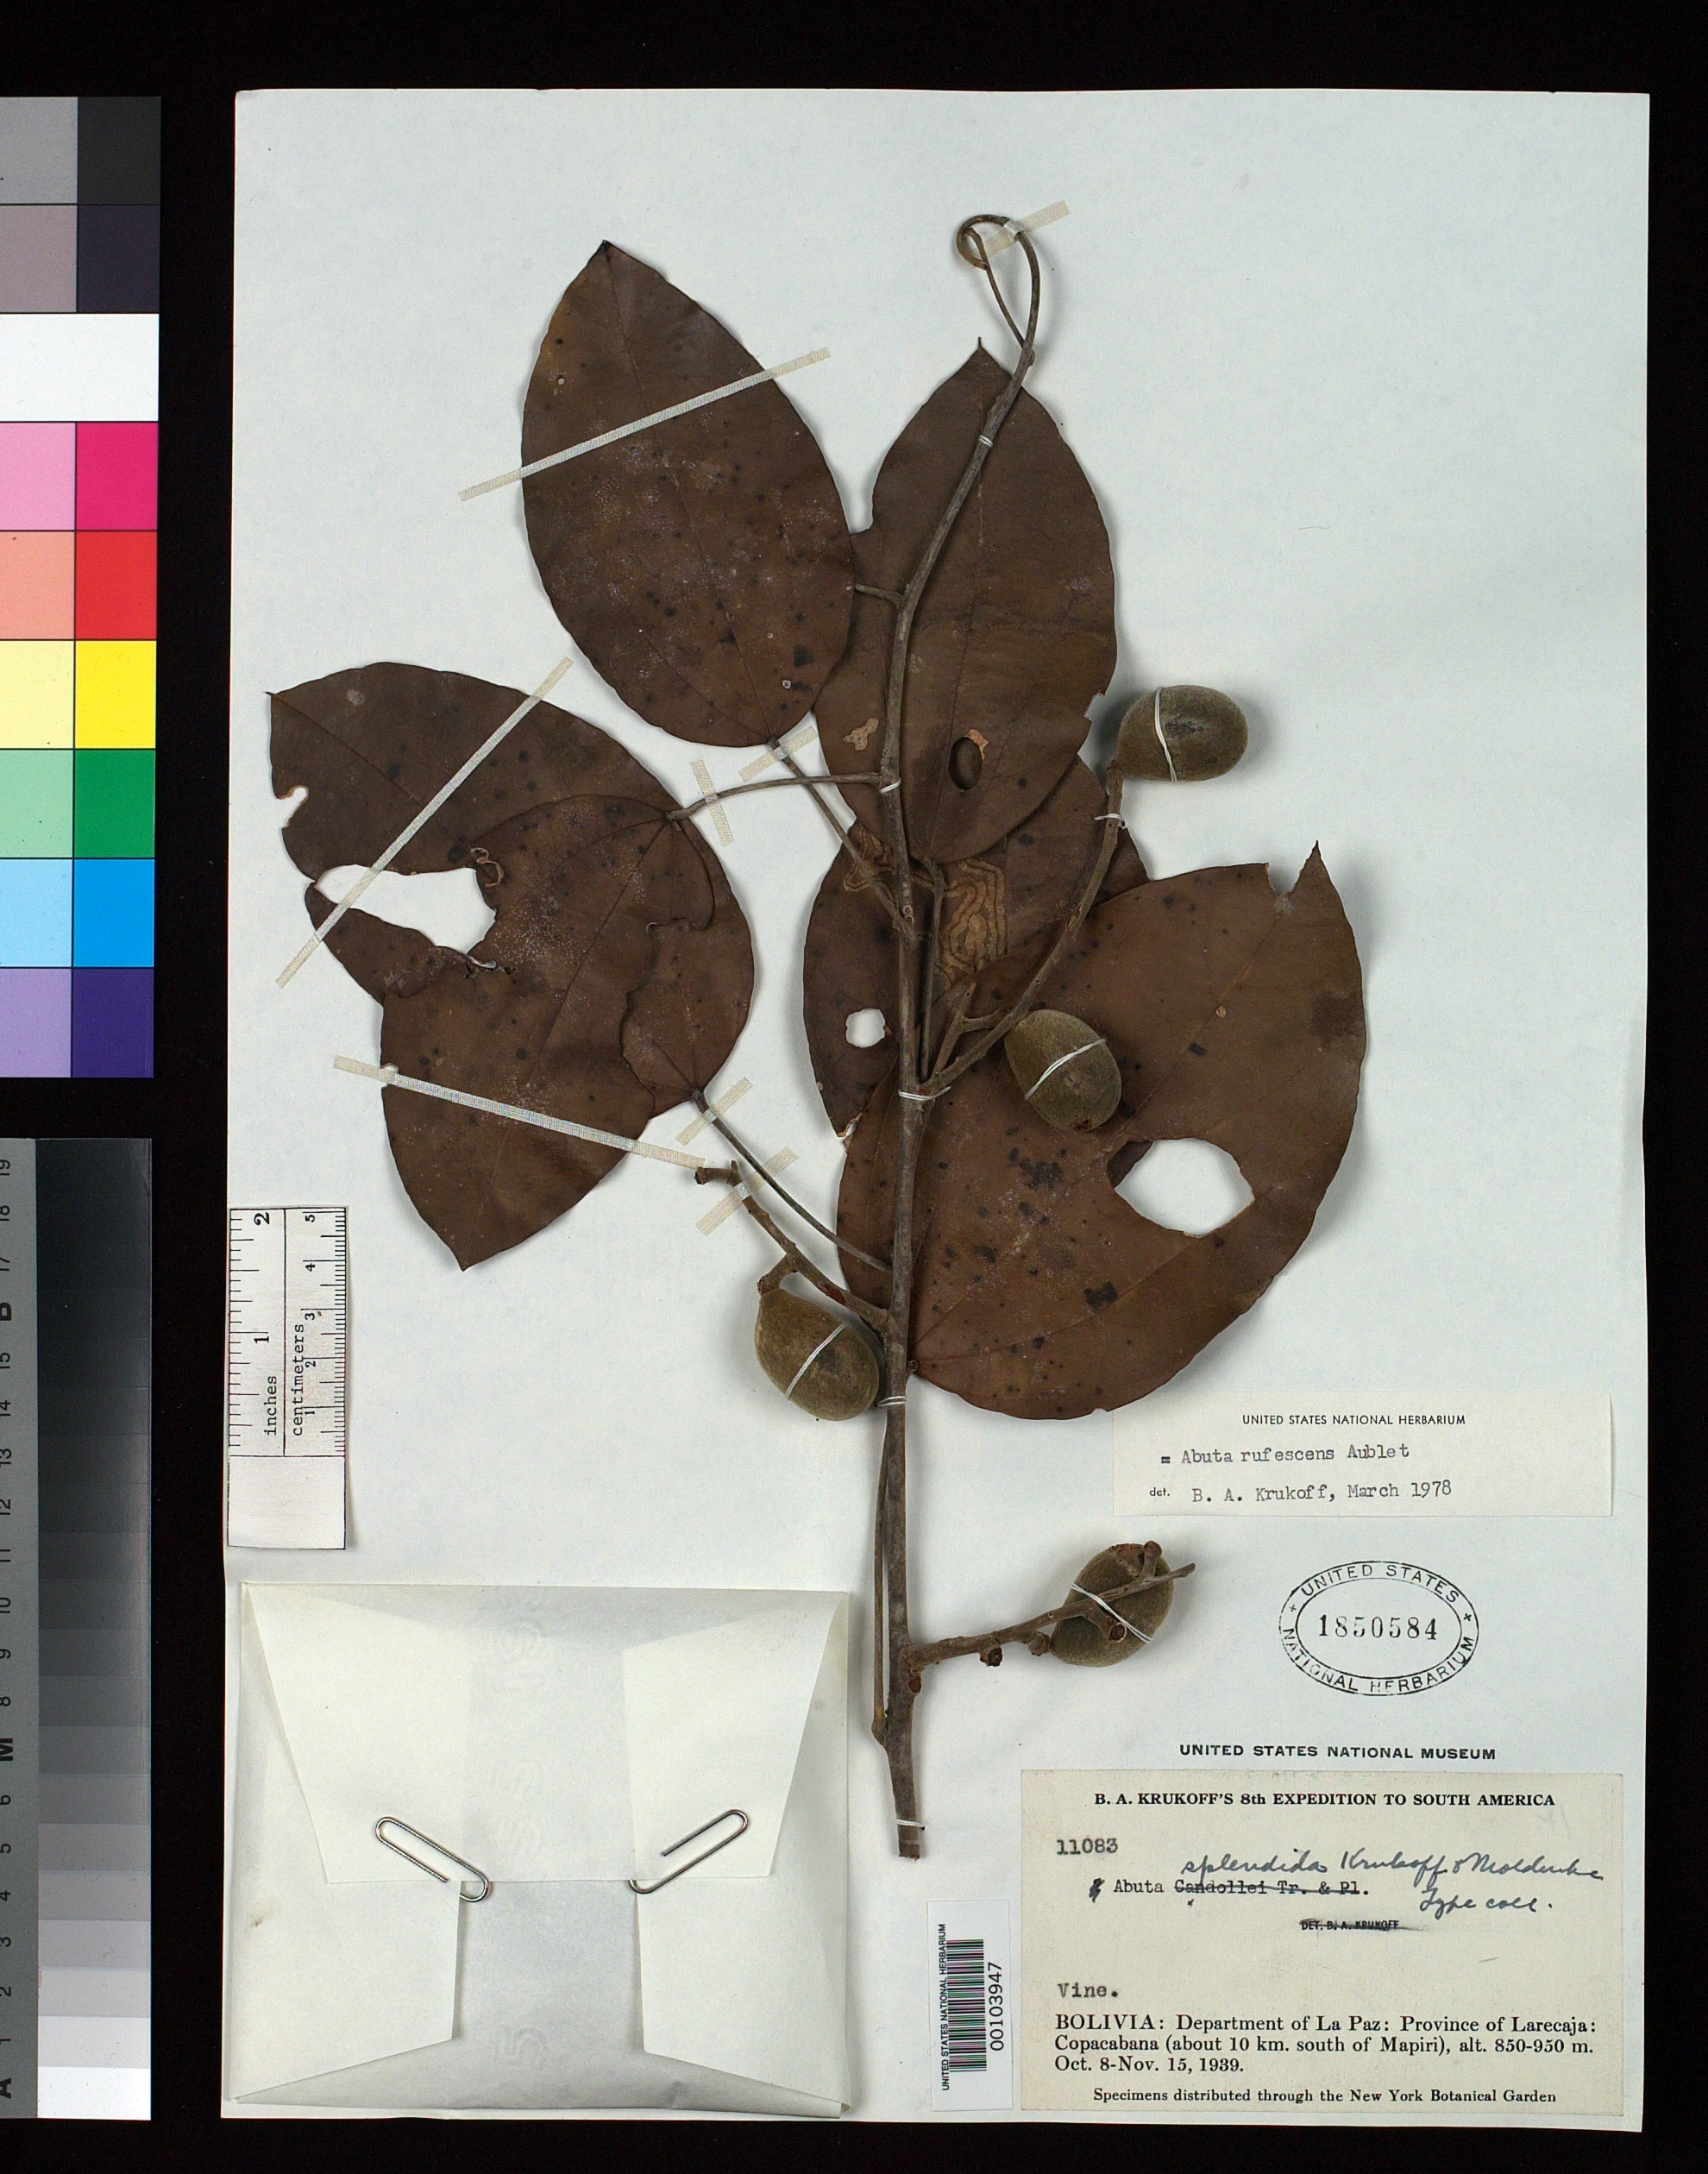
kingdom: Plantae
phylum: Tracheophyta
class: Magnoliopsida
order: Ranunculales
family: Menispermaceae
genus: Abuta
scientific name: Abuta splendida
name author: Krukoff & Moldenke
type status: Isotype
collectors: B. A. Krukoff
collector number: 11083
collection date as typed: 08 Oct 1939 to 15 Nov 1939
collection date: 1939-10-08/1939-11-15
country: Bolivia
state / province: La Paz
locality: Rio Mapiri.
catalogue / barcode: US 1850584